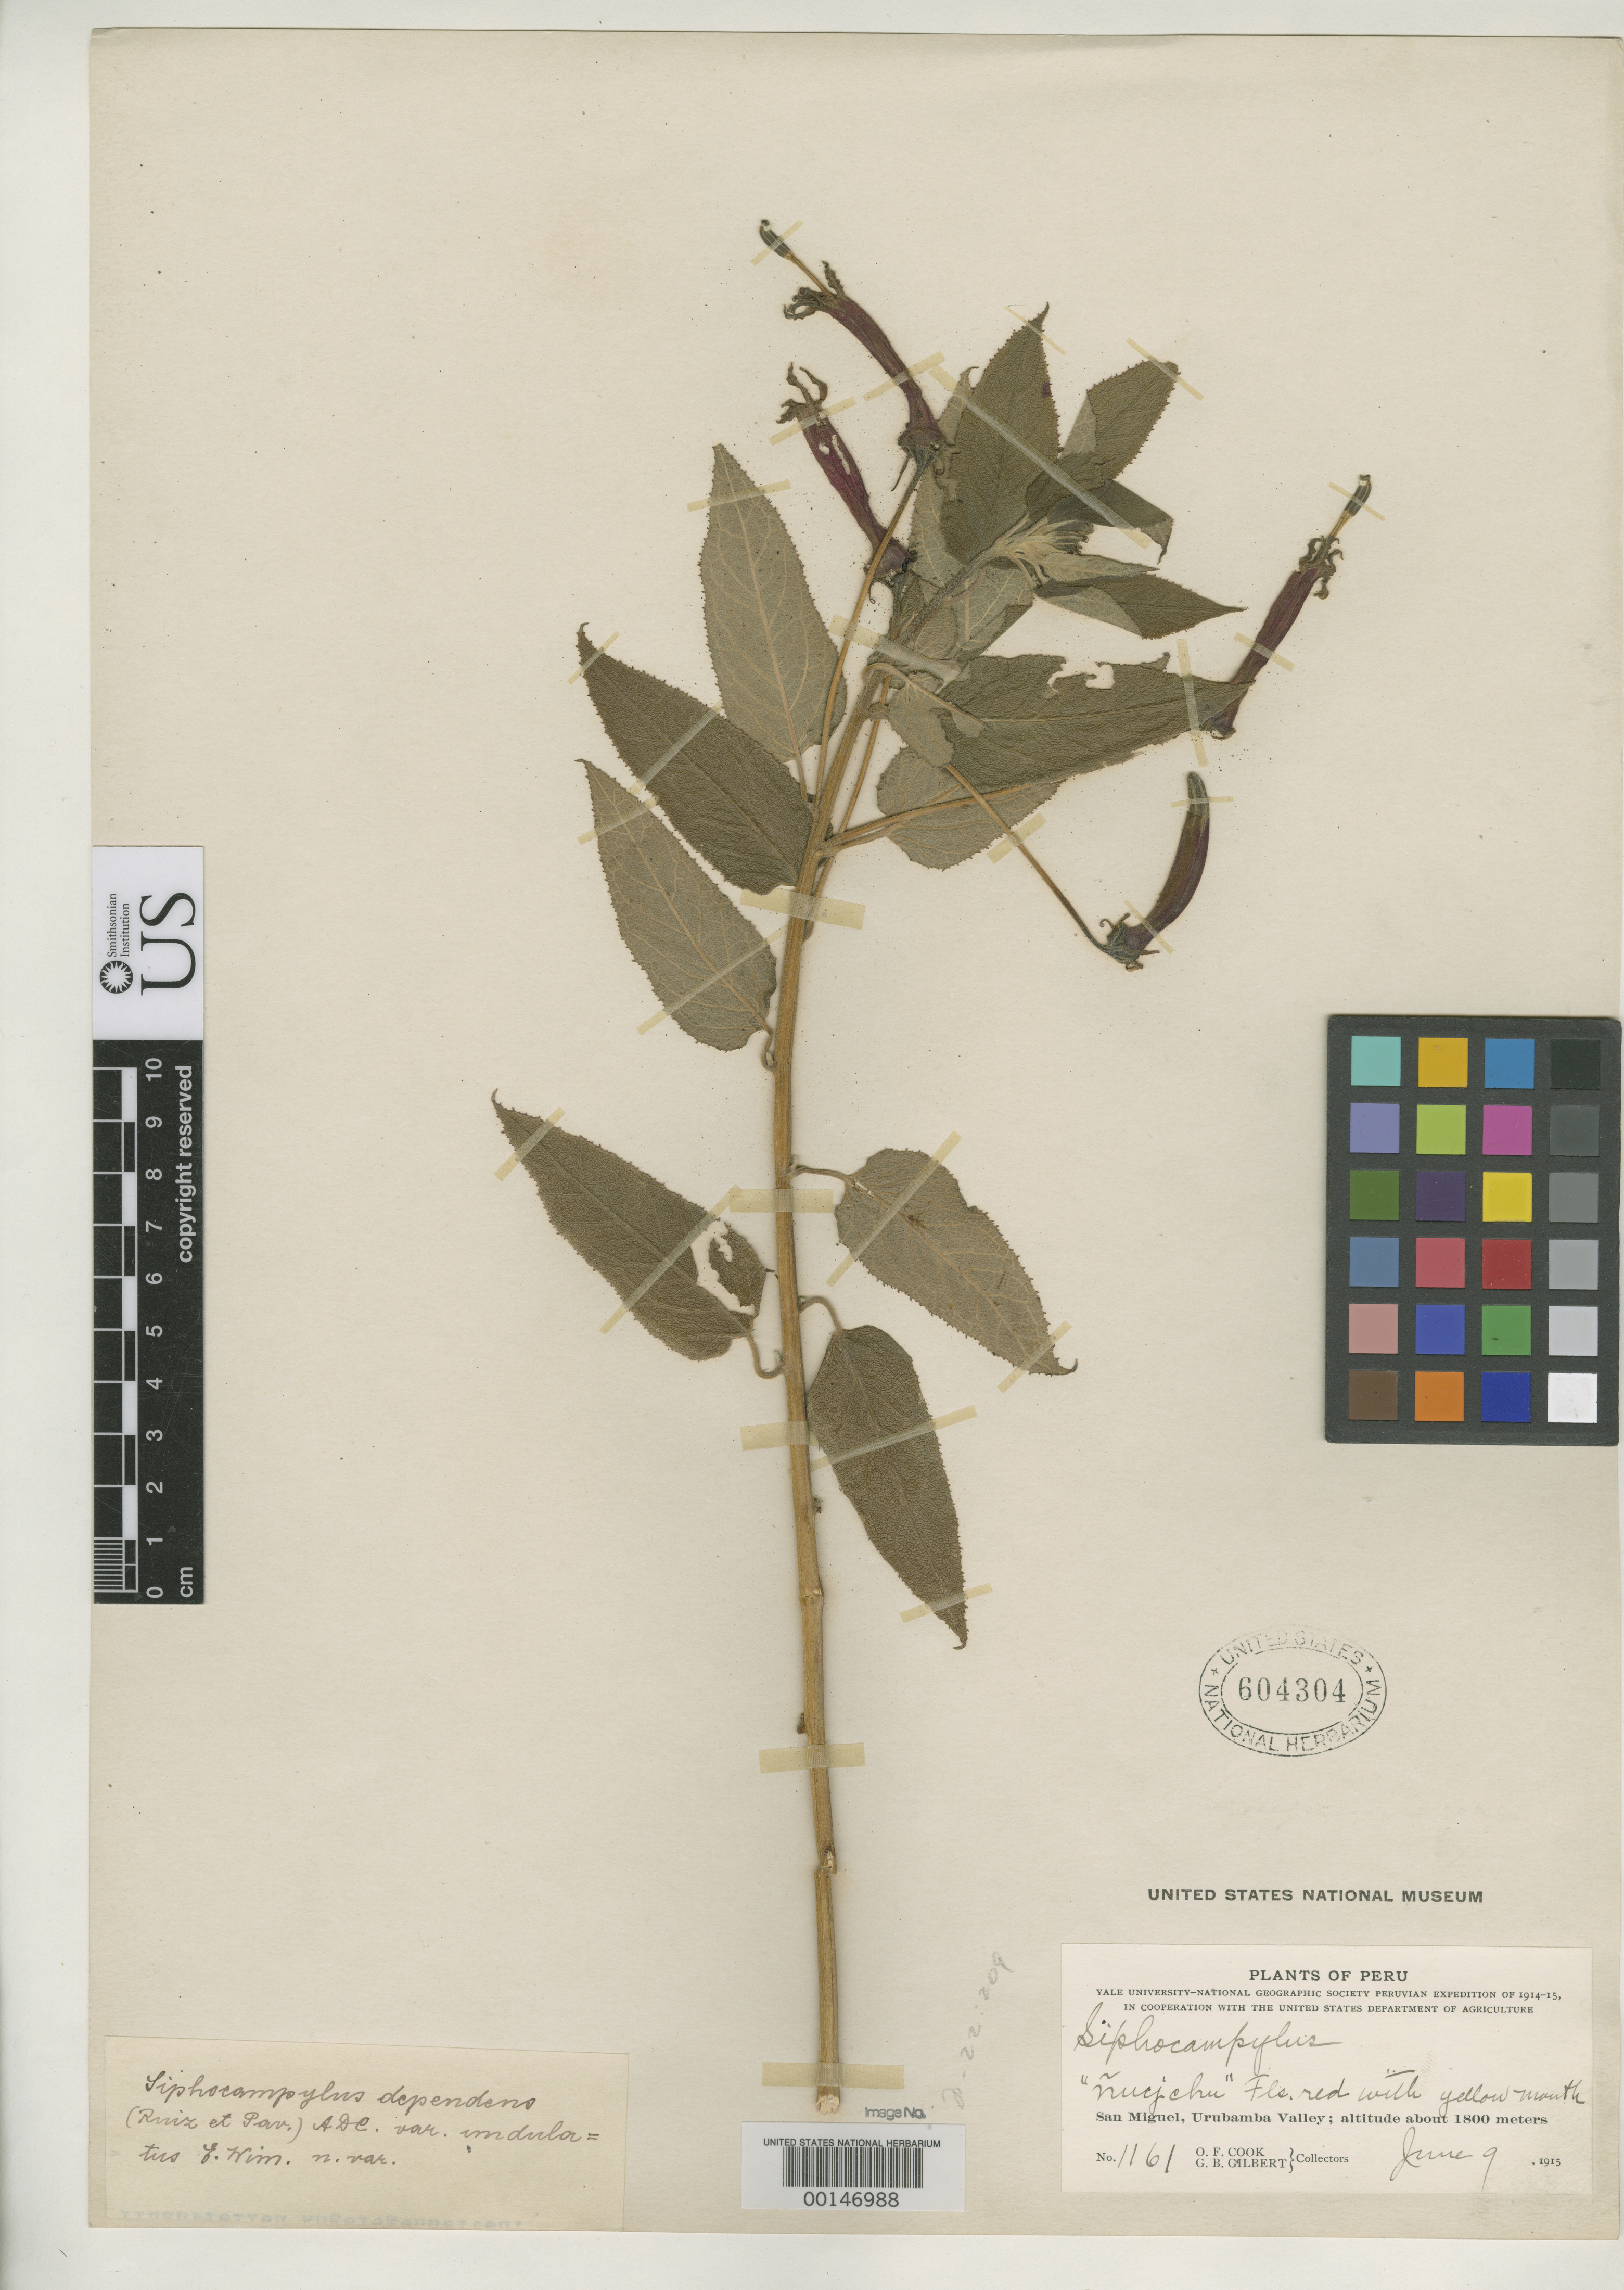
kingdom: Plantae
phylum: Tracheophyta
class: Magnoliopsida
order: Asterales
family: Campanulaceae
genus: Siphocampylus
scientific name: Siphocampylus dependens var. undulatus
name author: E. Wimm.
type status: Holotype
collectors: O. F. Cook & G. B. Gilbert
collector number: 1161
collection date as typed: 09 Jun 1915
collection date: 1915-06-09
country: Peru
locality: San Miguel, Urubamba Valley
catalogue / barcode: US 604304